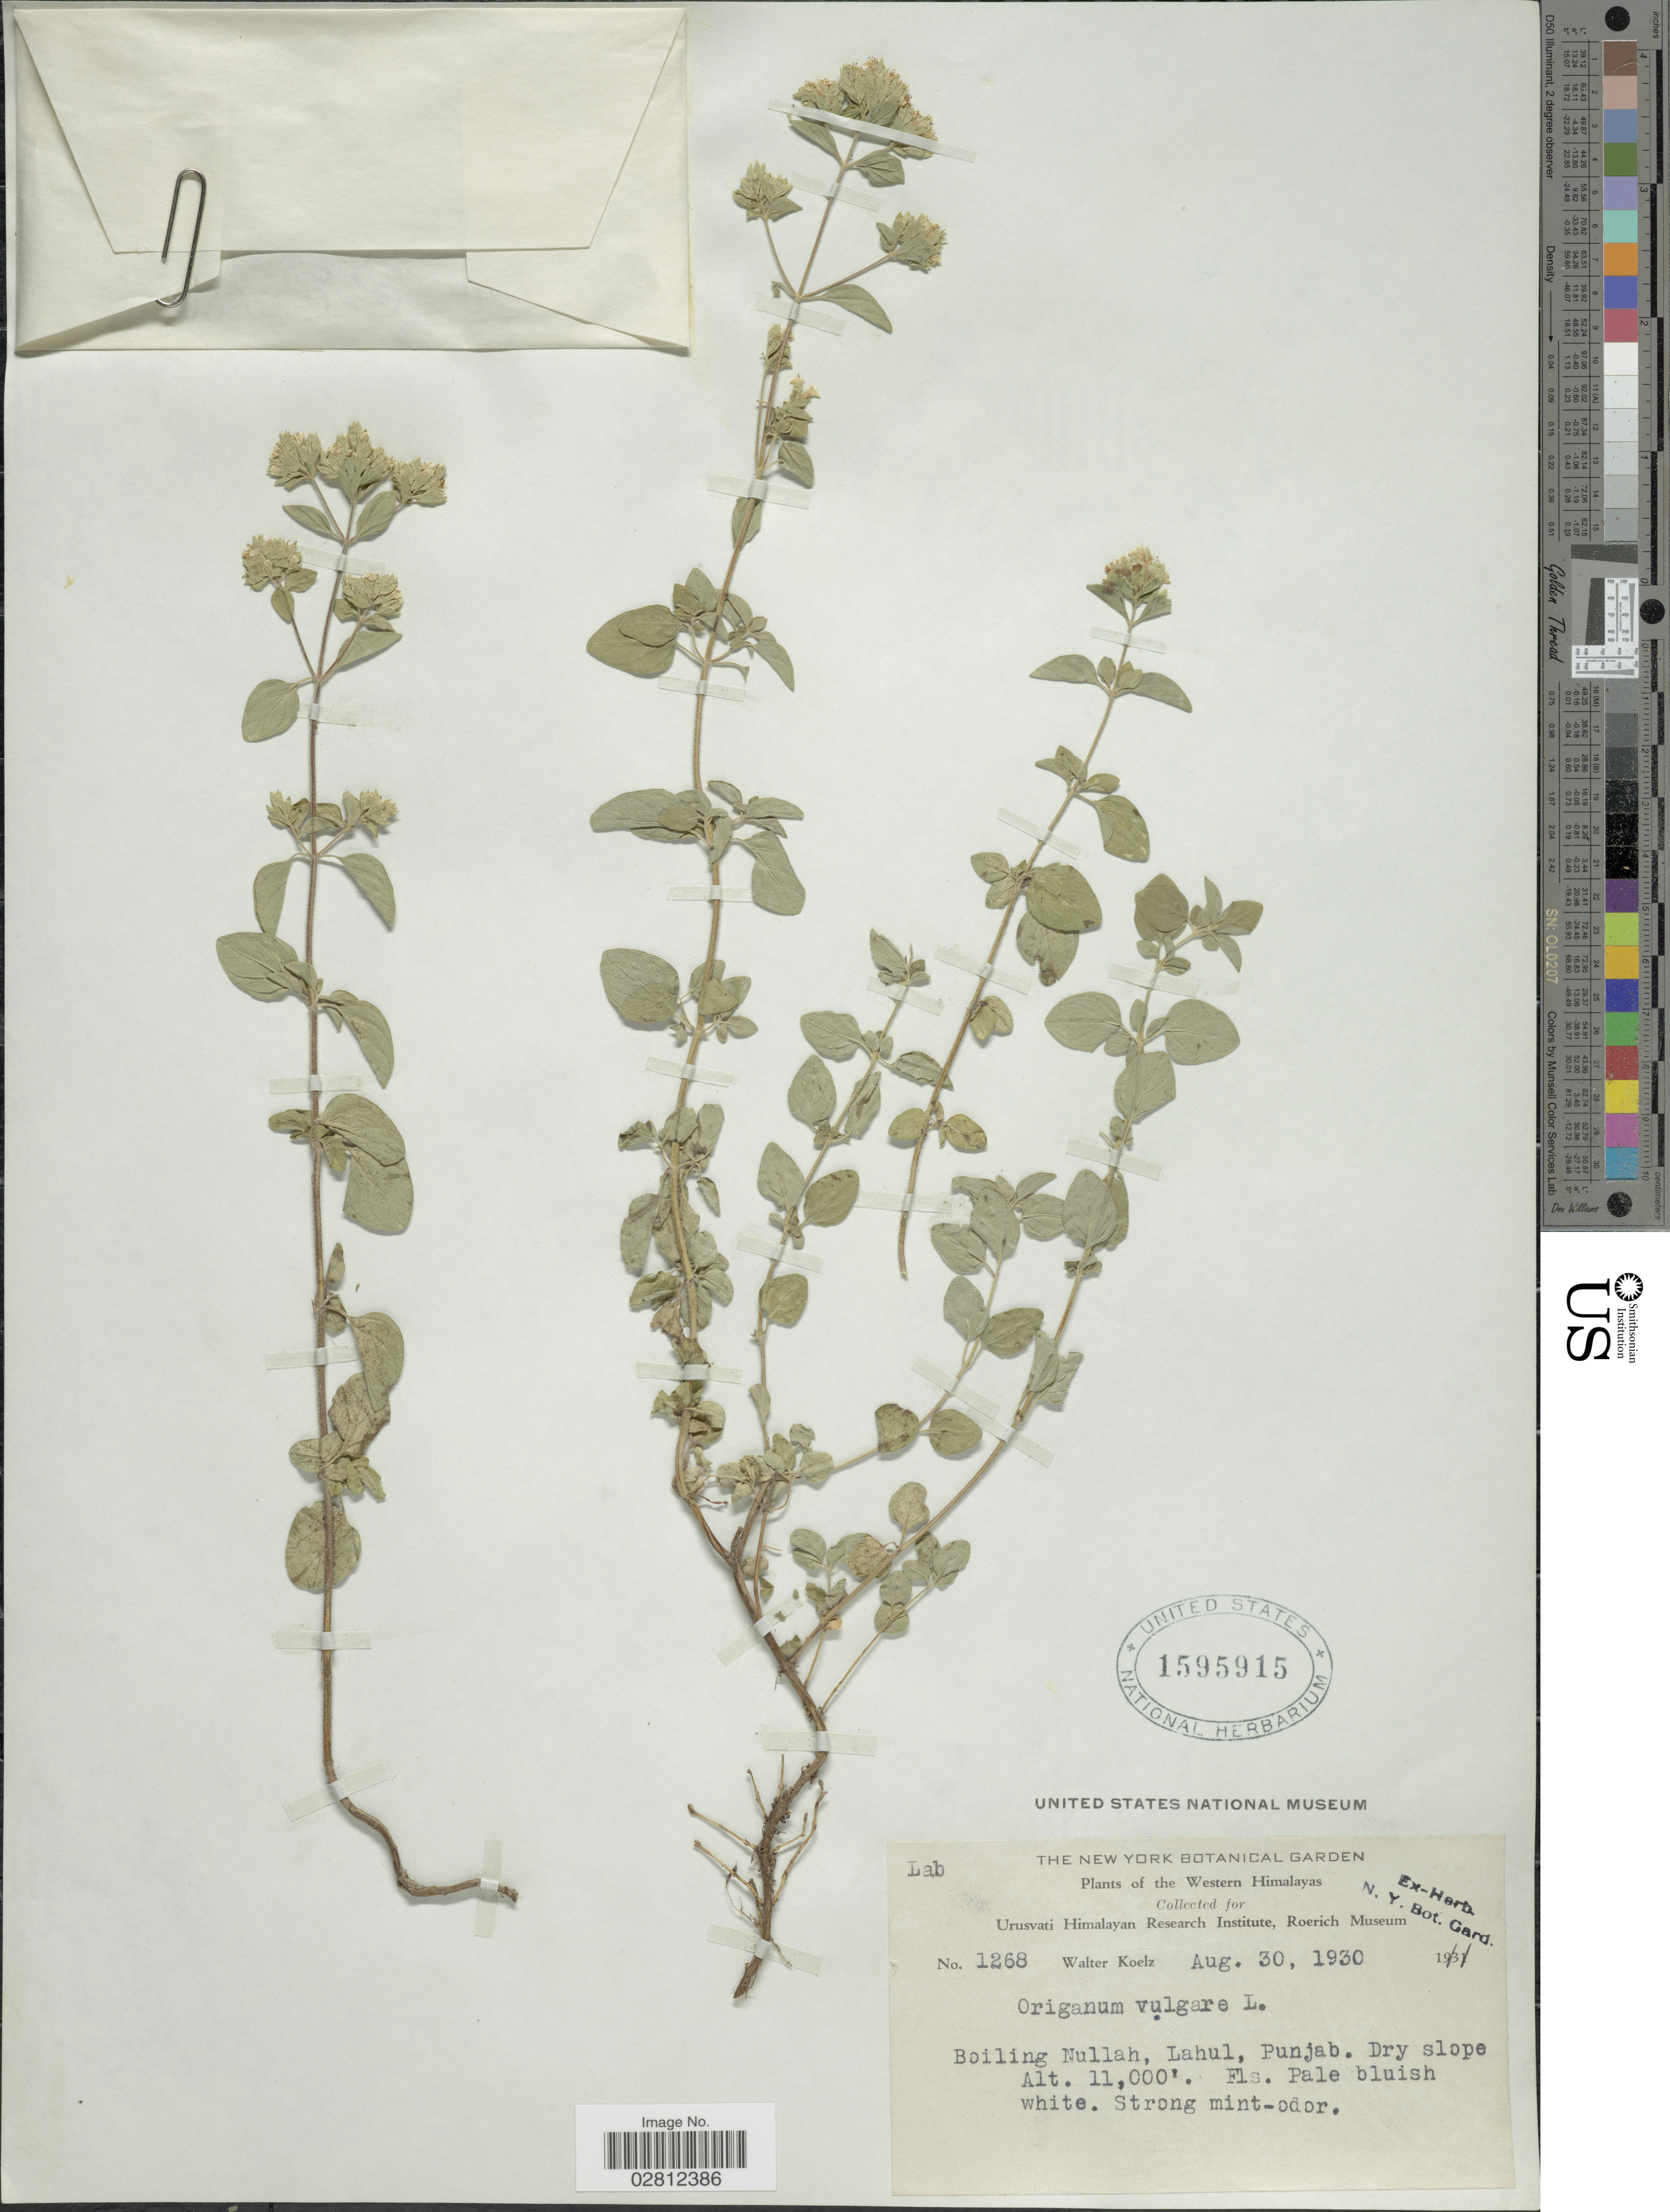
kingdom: Plantae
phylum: Tracheophyta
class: Magnoliopsida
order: Lamiales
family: Lamiaceae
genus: Origanum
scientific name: Origanum vulgare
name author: L.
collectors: W. N. Koelz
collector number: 1268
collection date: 1930-08-30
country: India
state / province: Punjab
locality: The Western Himalayas. Boiling Nullah, Lahul.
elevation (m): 3353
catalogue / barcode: US 1595915